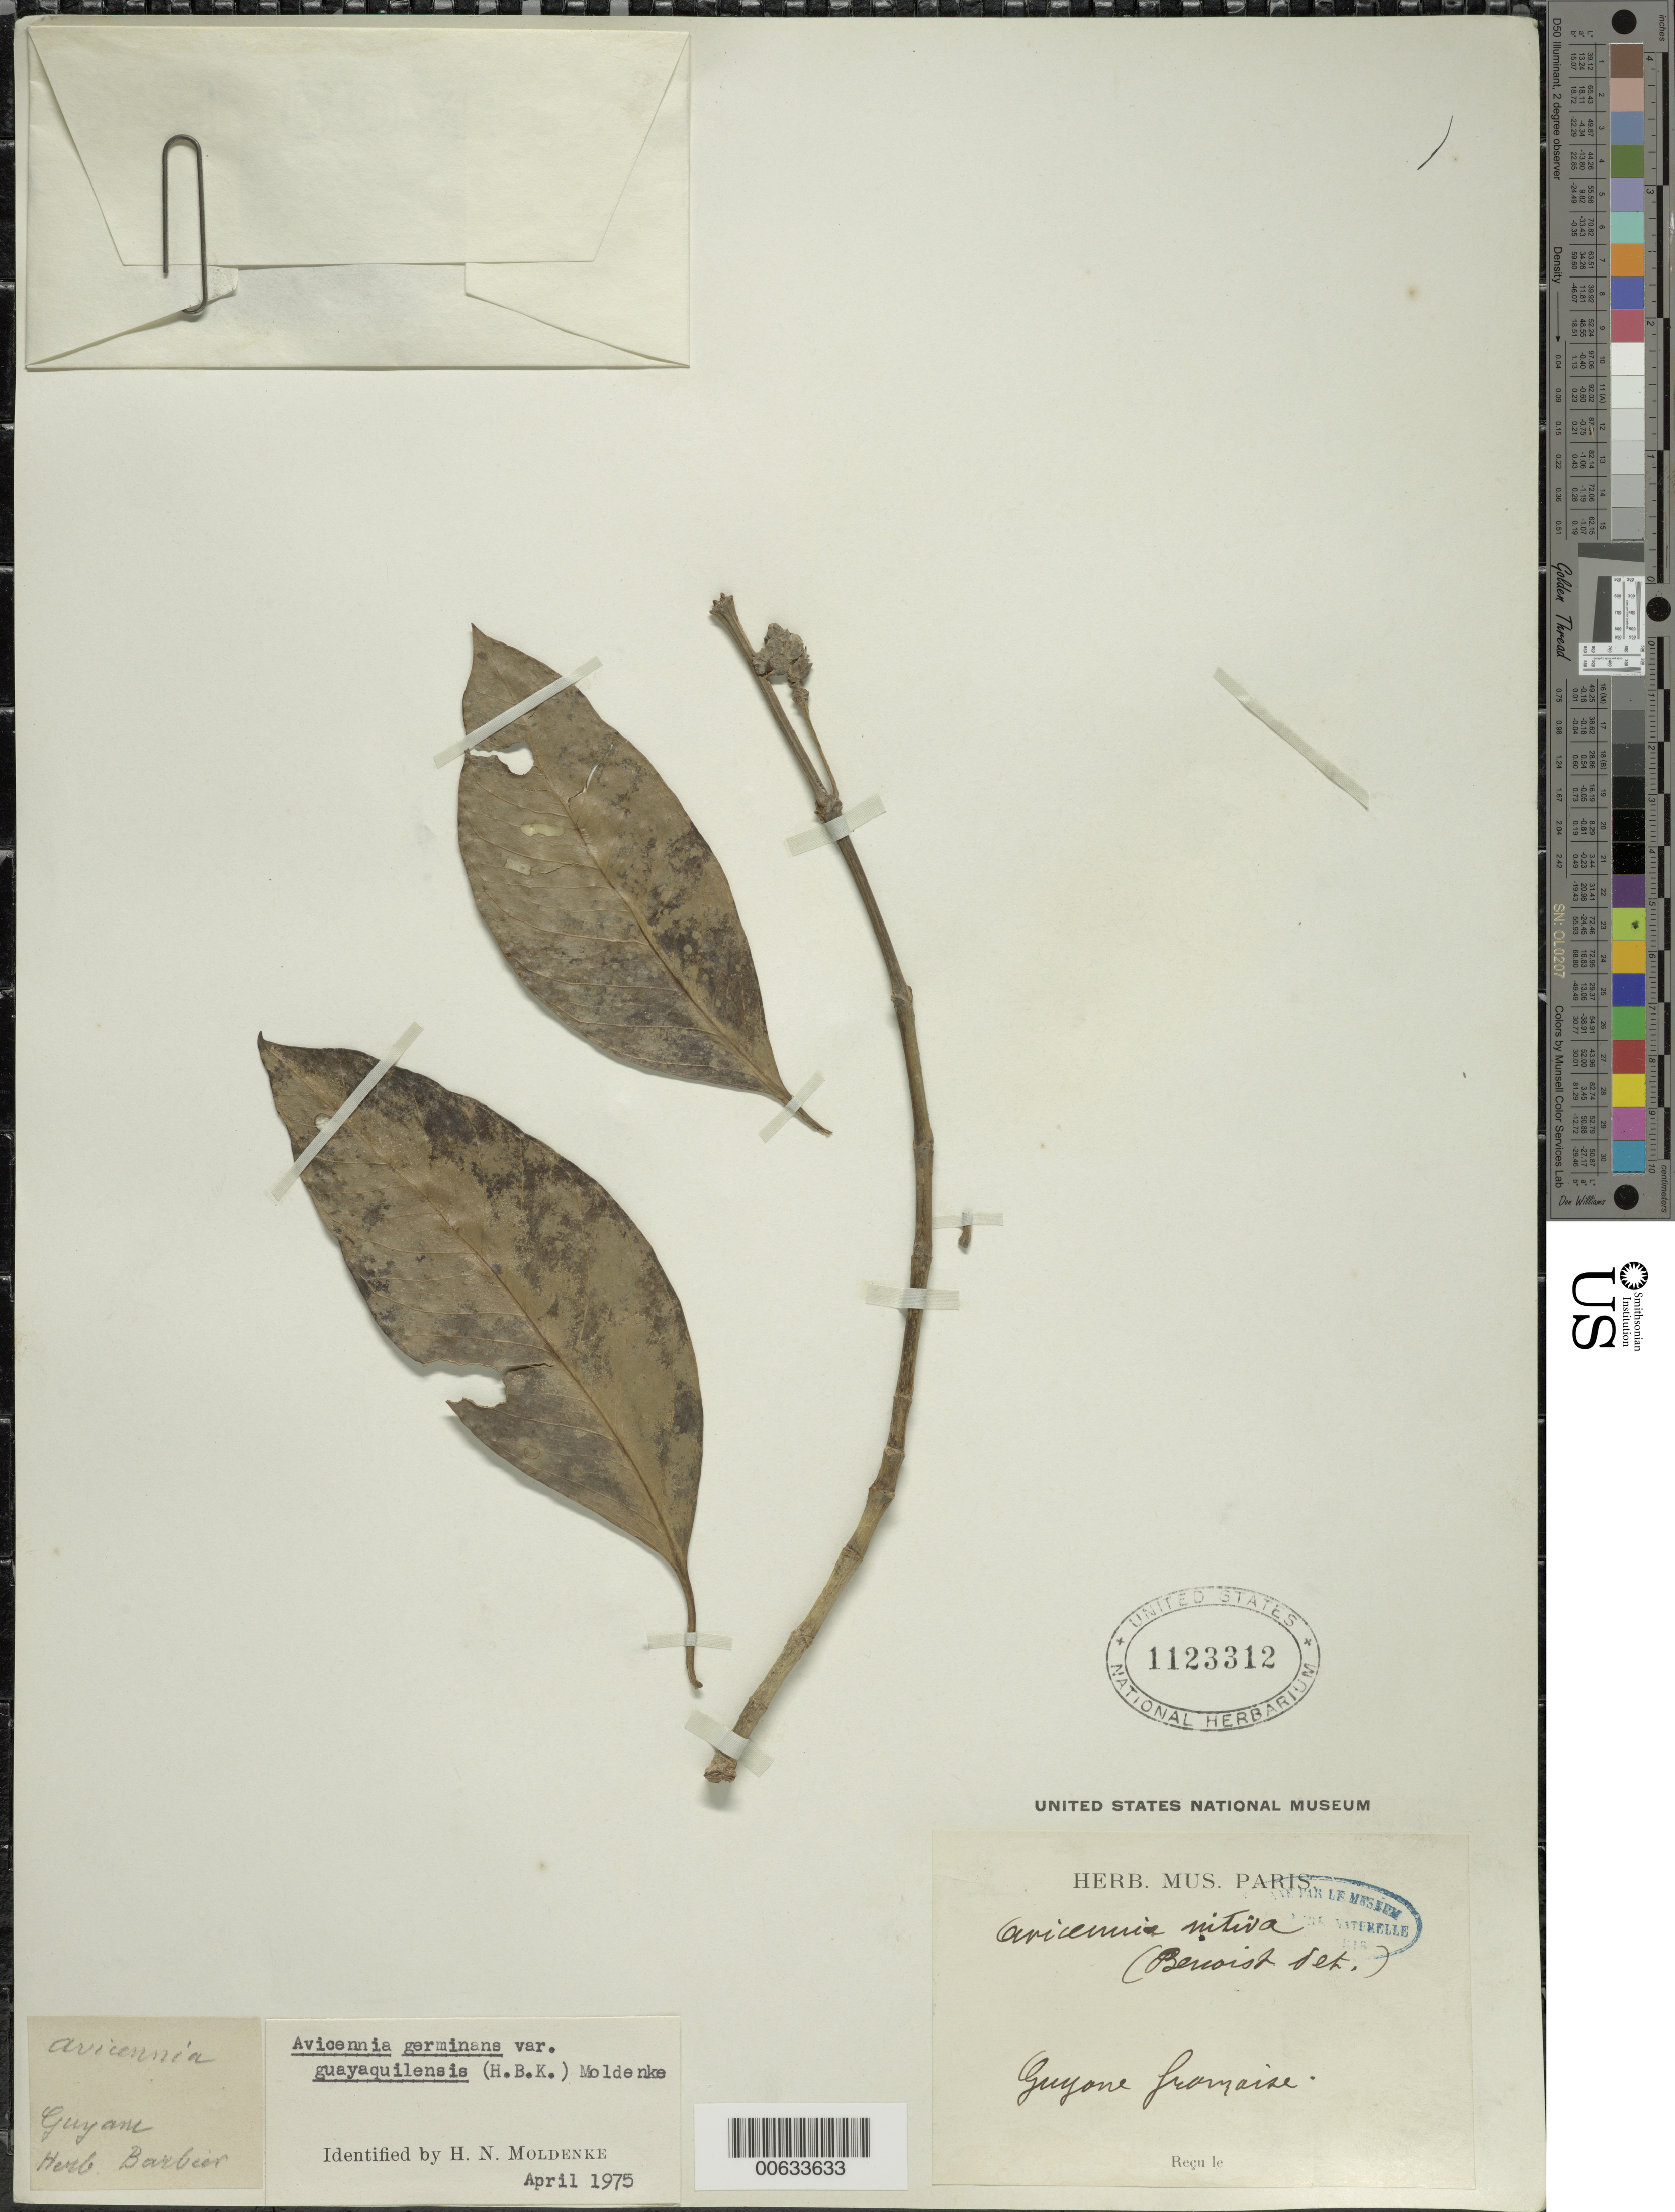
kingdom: Plantae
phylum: Tracheophyta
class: Magnoliopsida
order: Lamiales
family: Acanthaceae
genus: Avicennia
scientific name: Avicennia germinans var. guayaquilensis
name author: (L.) L.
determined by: Moldenke, H. N.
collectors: -- Barbier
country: French Guiana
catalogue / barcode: US 1123312